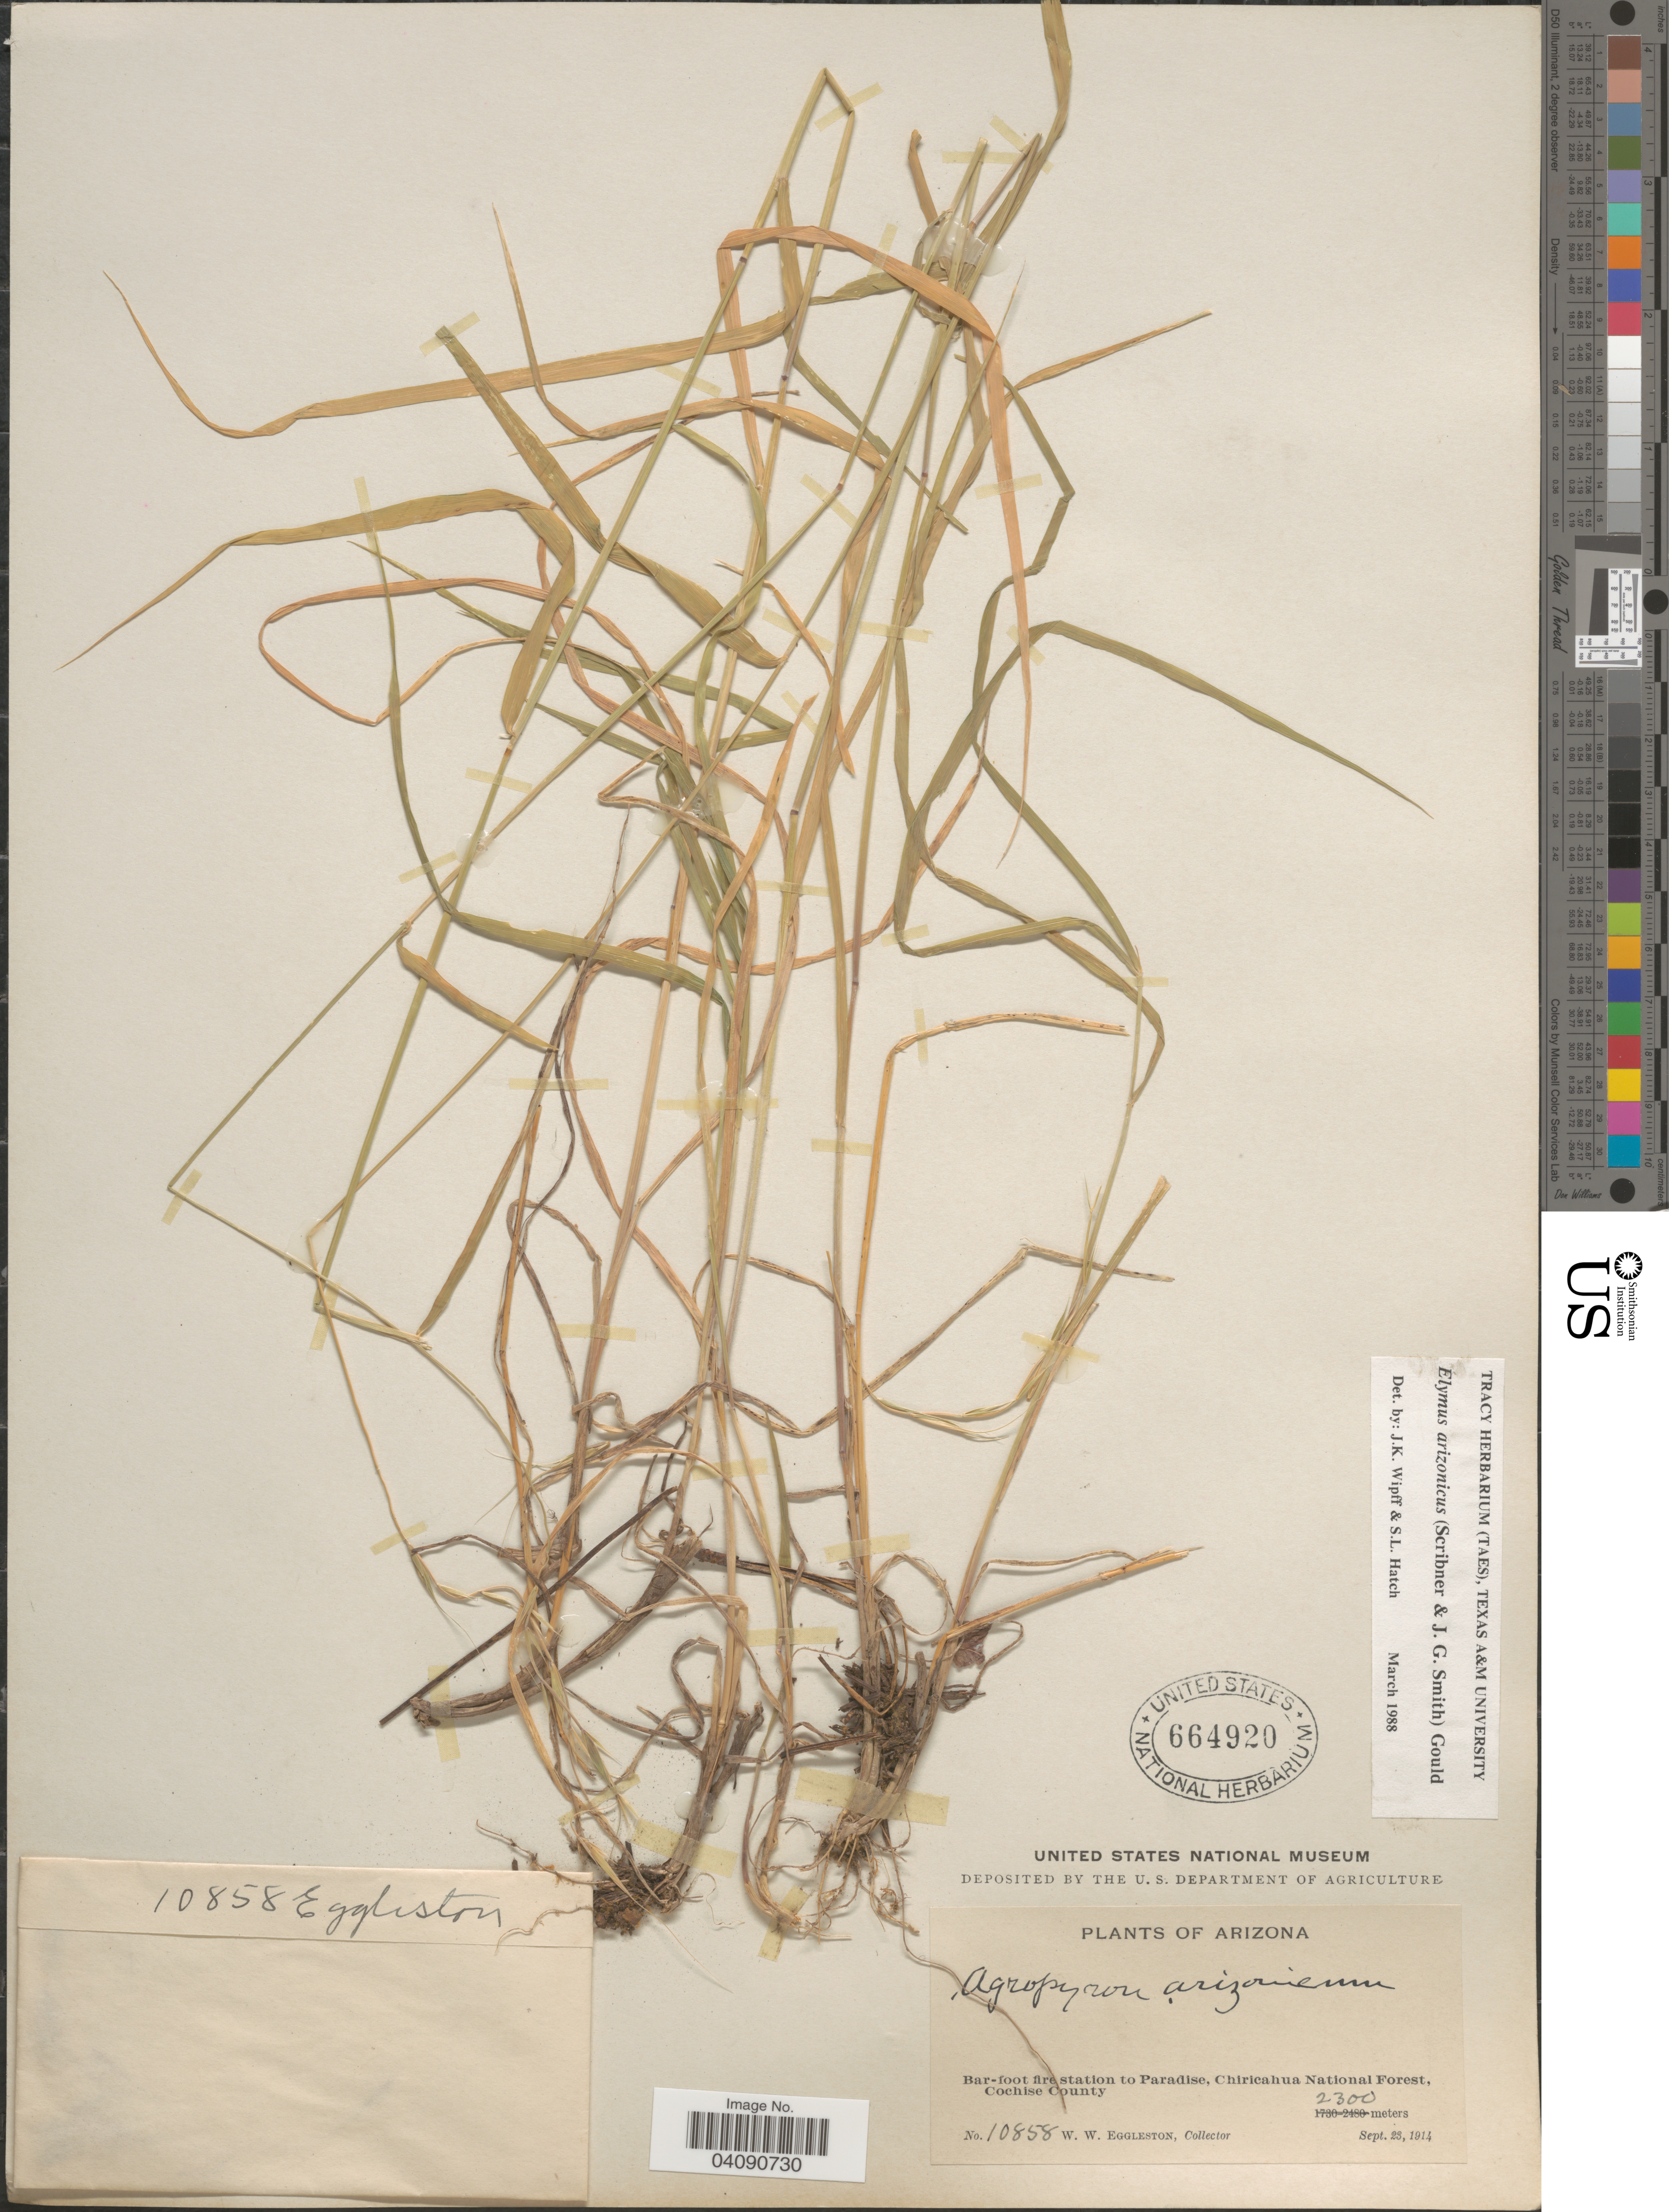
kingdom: Plantae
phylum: Tracheophyta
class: Liliopsida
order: Poales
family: Poaceae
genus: Elymus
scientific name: Elymus arizonicus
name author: (Scribn. & J.G. Sm.) Gould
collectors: W. W. Eggleston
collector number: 10858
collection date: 1914-09-23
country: United States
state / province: Arizona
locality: Bar-foot fire station to Paradise, Chiricahua National Forest, Cochise County.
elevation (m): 2300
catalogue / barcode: US 664920